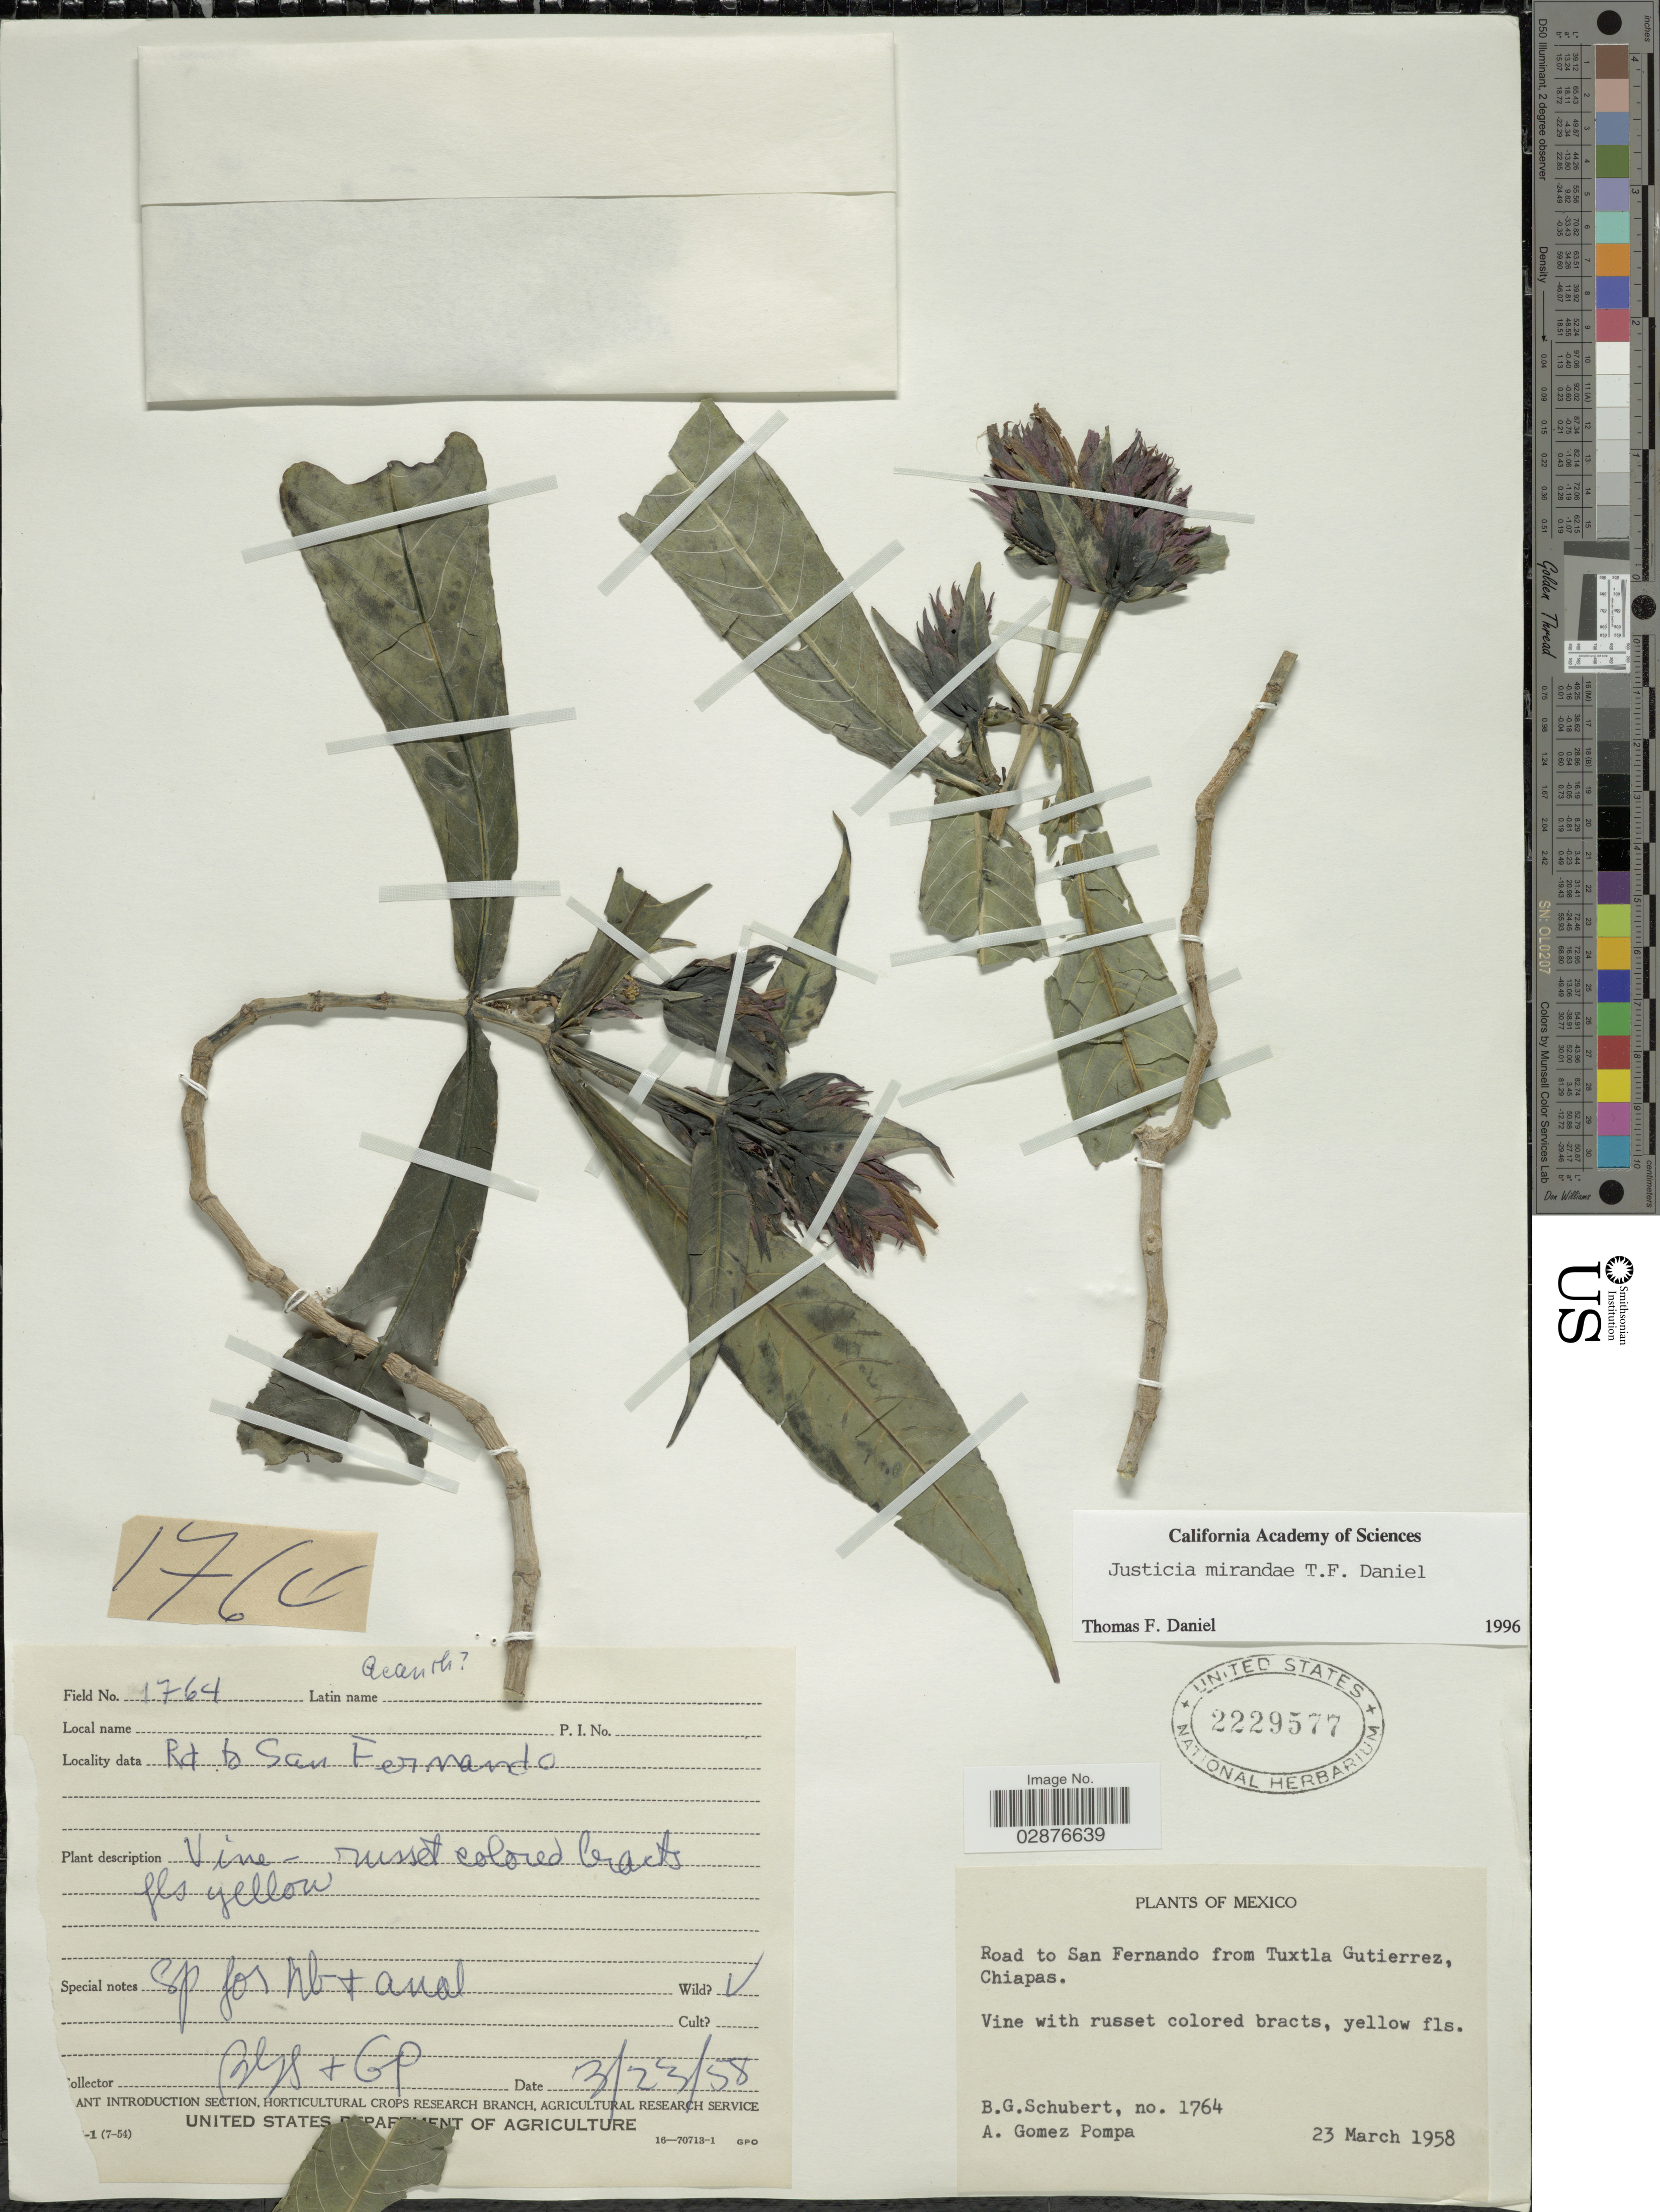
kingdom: Plantae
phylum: Tracheophyta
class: Magnoliopsida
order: Lamiales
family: Acanthaceae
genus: Justicia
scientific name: Justicia mirandae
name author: T.F. Daniel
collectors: B. Schubert & A. Gómez Pompa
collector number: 1764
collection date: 1958-03-23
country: Mexico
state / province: Chiapas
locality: Road to San Fernando from Tuxtla Gutierrez.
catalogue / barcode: US 2229577